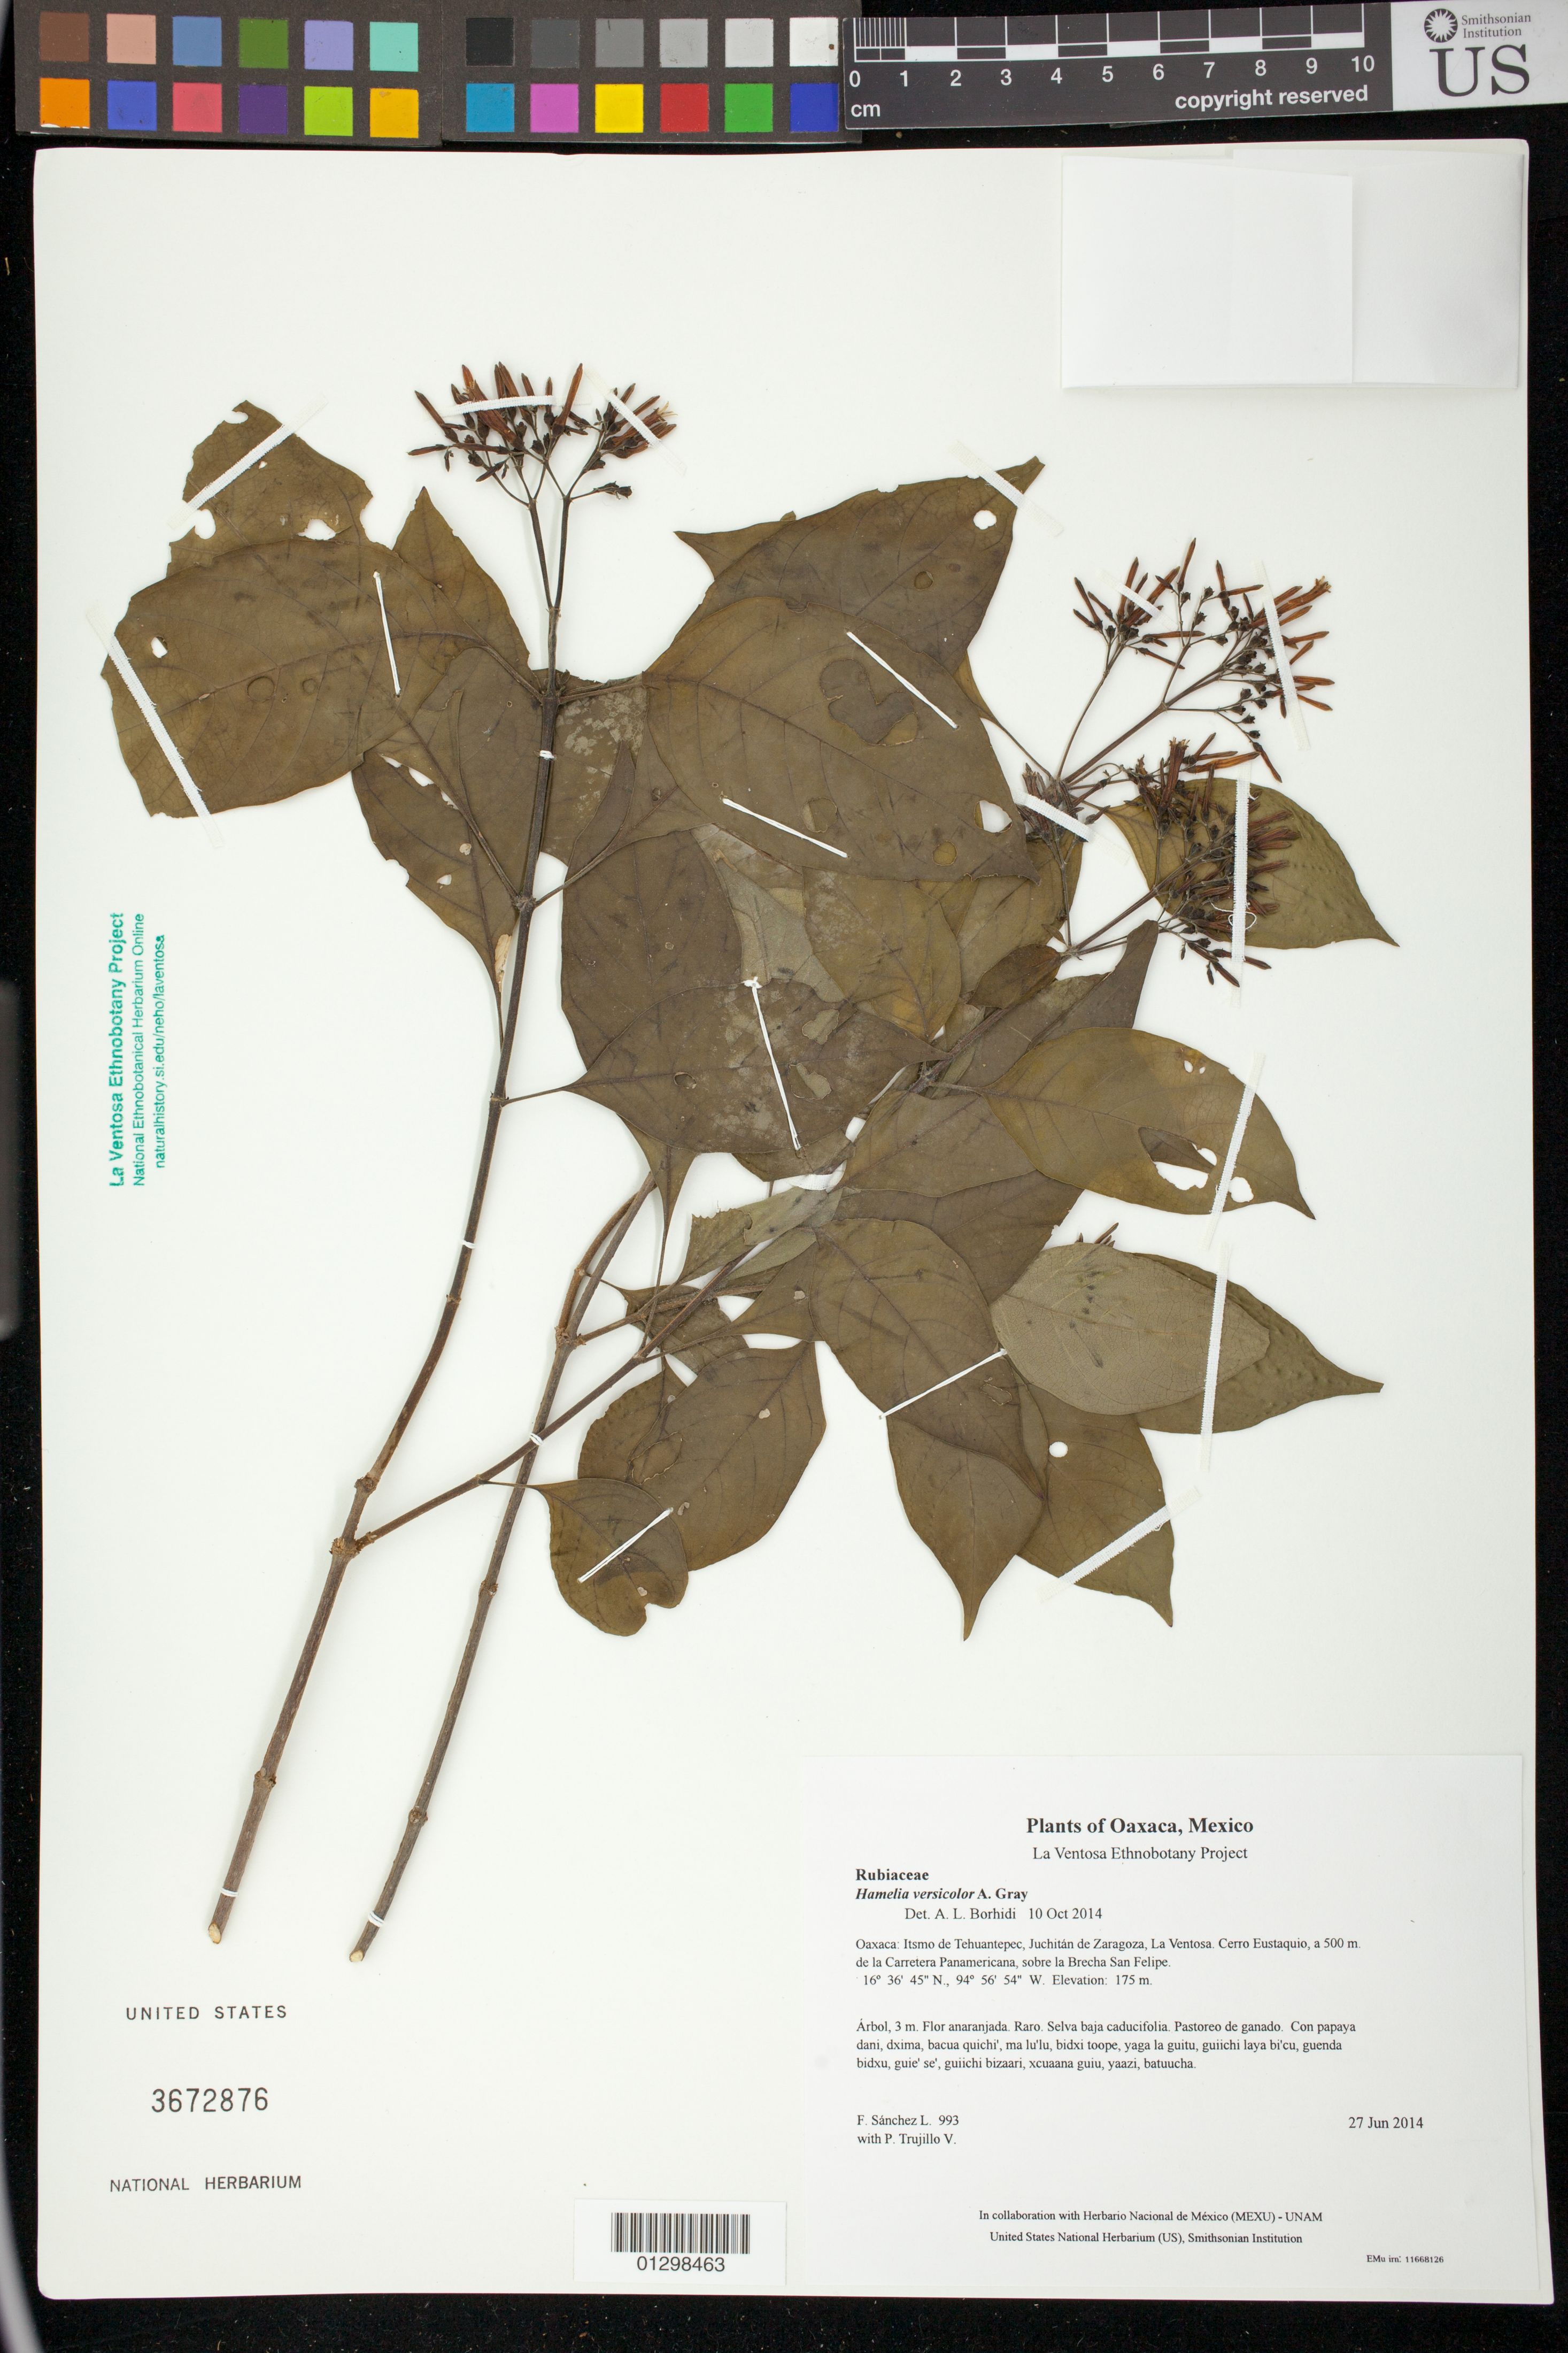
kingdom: Plantae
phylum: Tracheophyta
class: Magnoliopsida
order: Gentianales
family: Rubiaceae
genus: Hamelia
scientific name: Hamelia versicolor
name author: A. Gray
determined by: Borhidi, Attila L.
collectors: F. Sánchez L. & P. Trujillo V.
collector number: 993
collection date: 2014-06-27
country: Mexico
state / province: Oaxaca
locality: Itsmo de Tehuantepec, Juchitán de Zaragoza, La Ventosa. Cerro Eustaquio, a 500 m. de la Carretera Panamericana, sobre la Brecha San Felipe.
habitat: Selva baja caducifolia. Pastoreo de ganado.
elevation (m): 175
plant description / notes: JEBOT, MEXU, SERO, US; Yaga. 3 m. Guie' biguitu. Nadxunu'.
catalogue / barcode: US 3672876